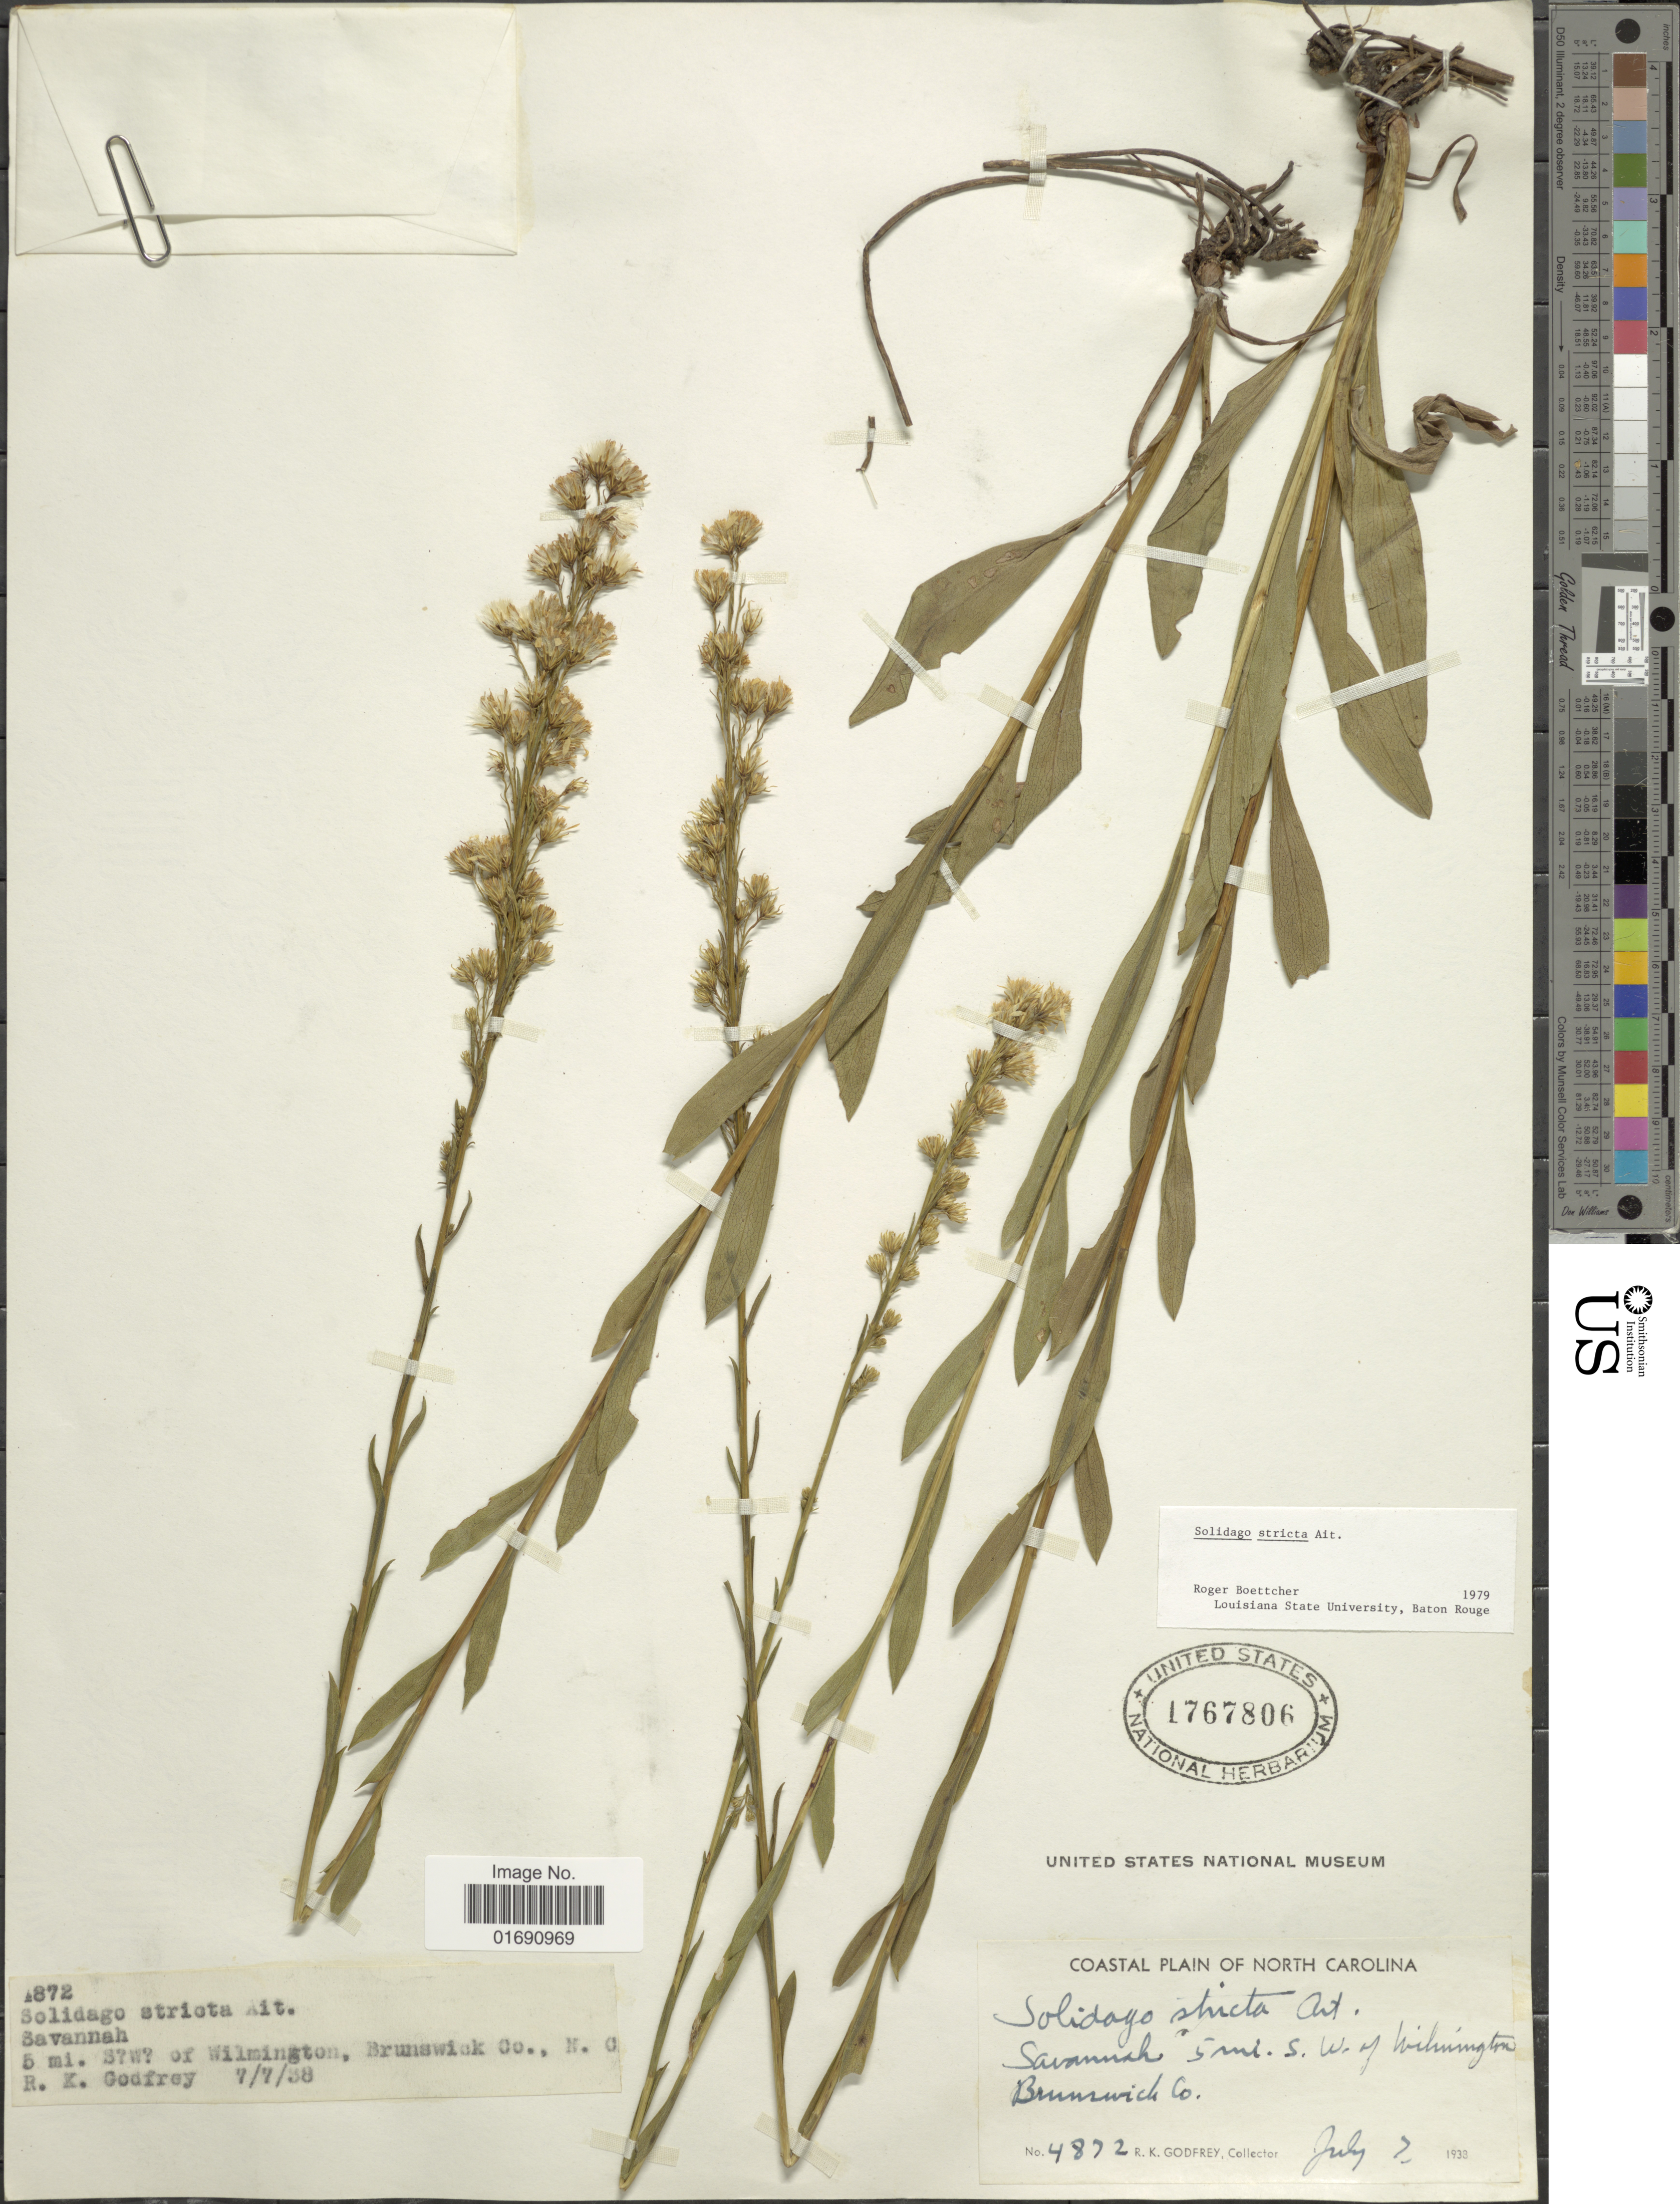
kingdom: Plantae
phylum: Tracheophyta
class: Magnoliopsida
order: Asterales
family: Asteraceae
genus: Solidago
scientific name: Solidago stricta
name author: Aiton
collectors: R. K. Godfrey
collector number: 4872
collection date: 1938-07-07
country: United States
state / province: North Carolina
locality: Savannah, 5 mi. S [unsure placement]W [unsure placement] of Wilmington, brunswick Co, Coastal of North Carolina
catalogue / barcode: US 1767806